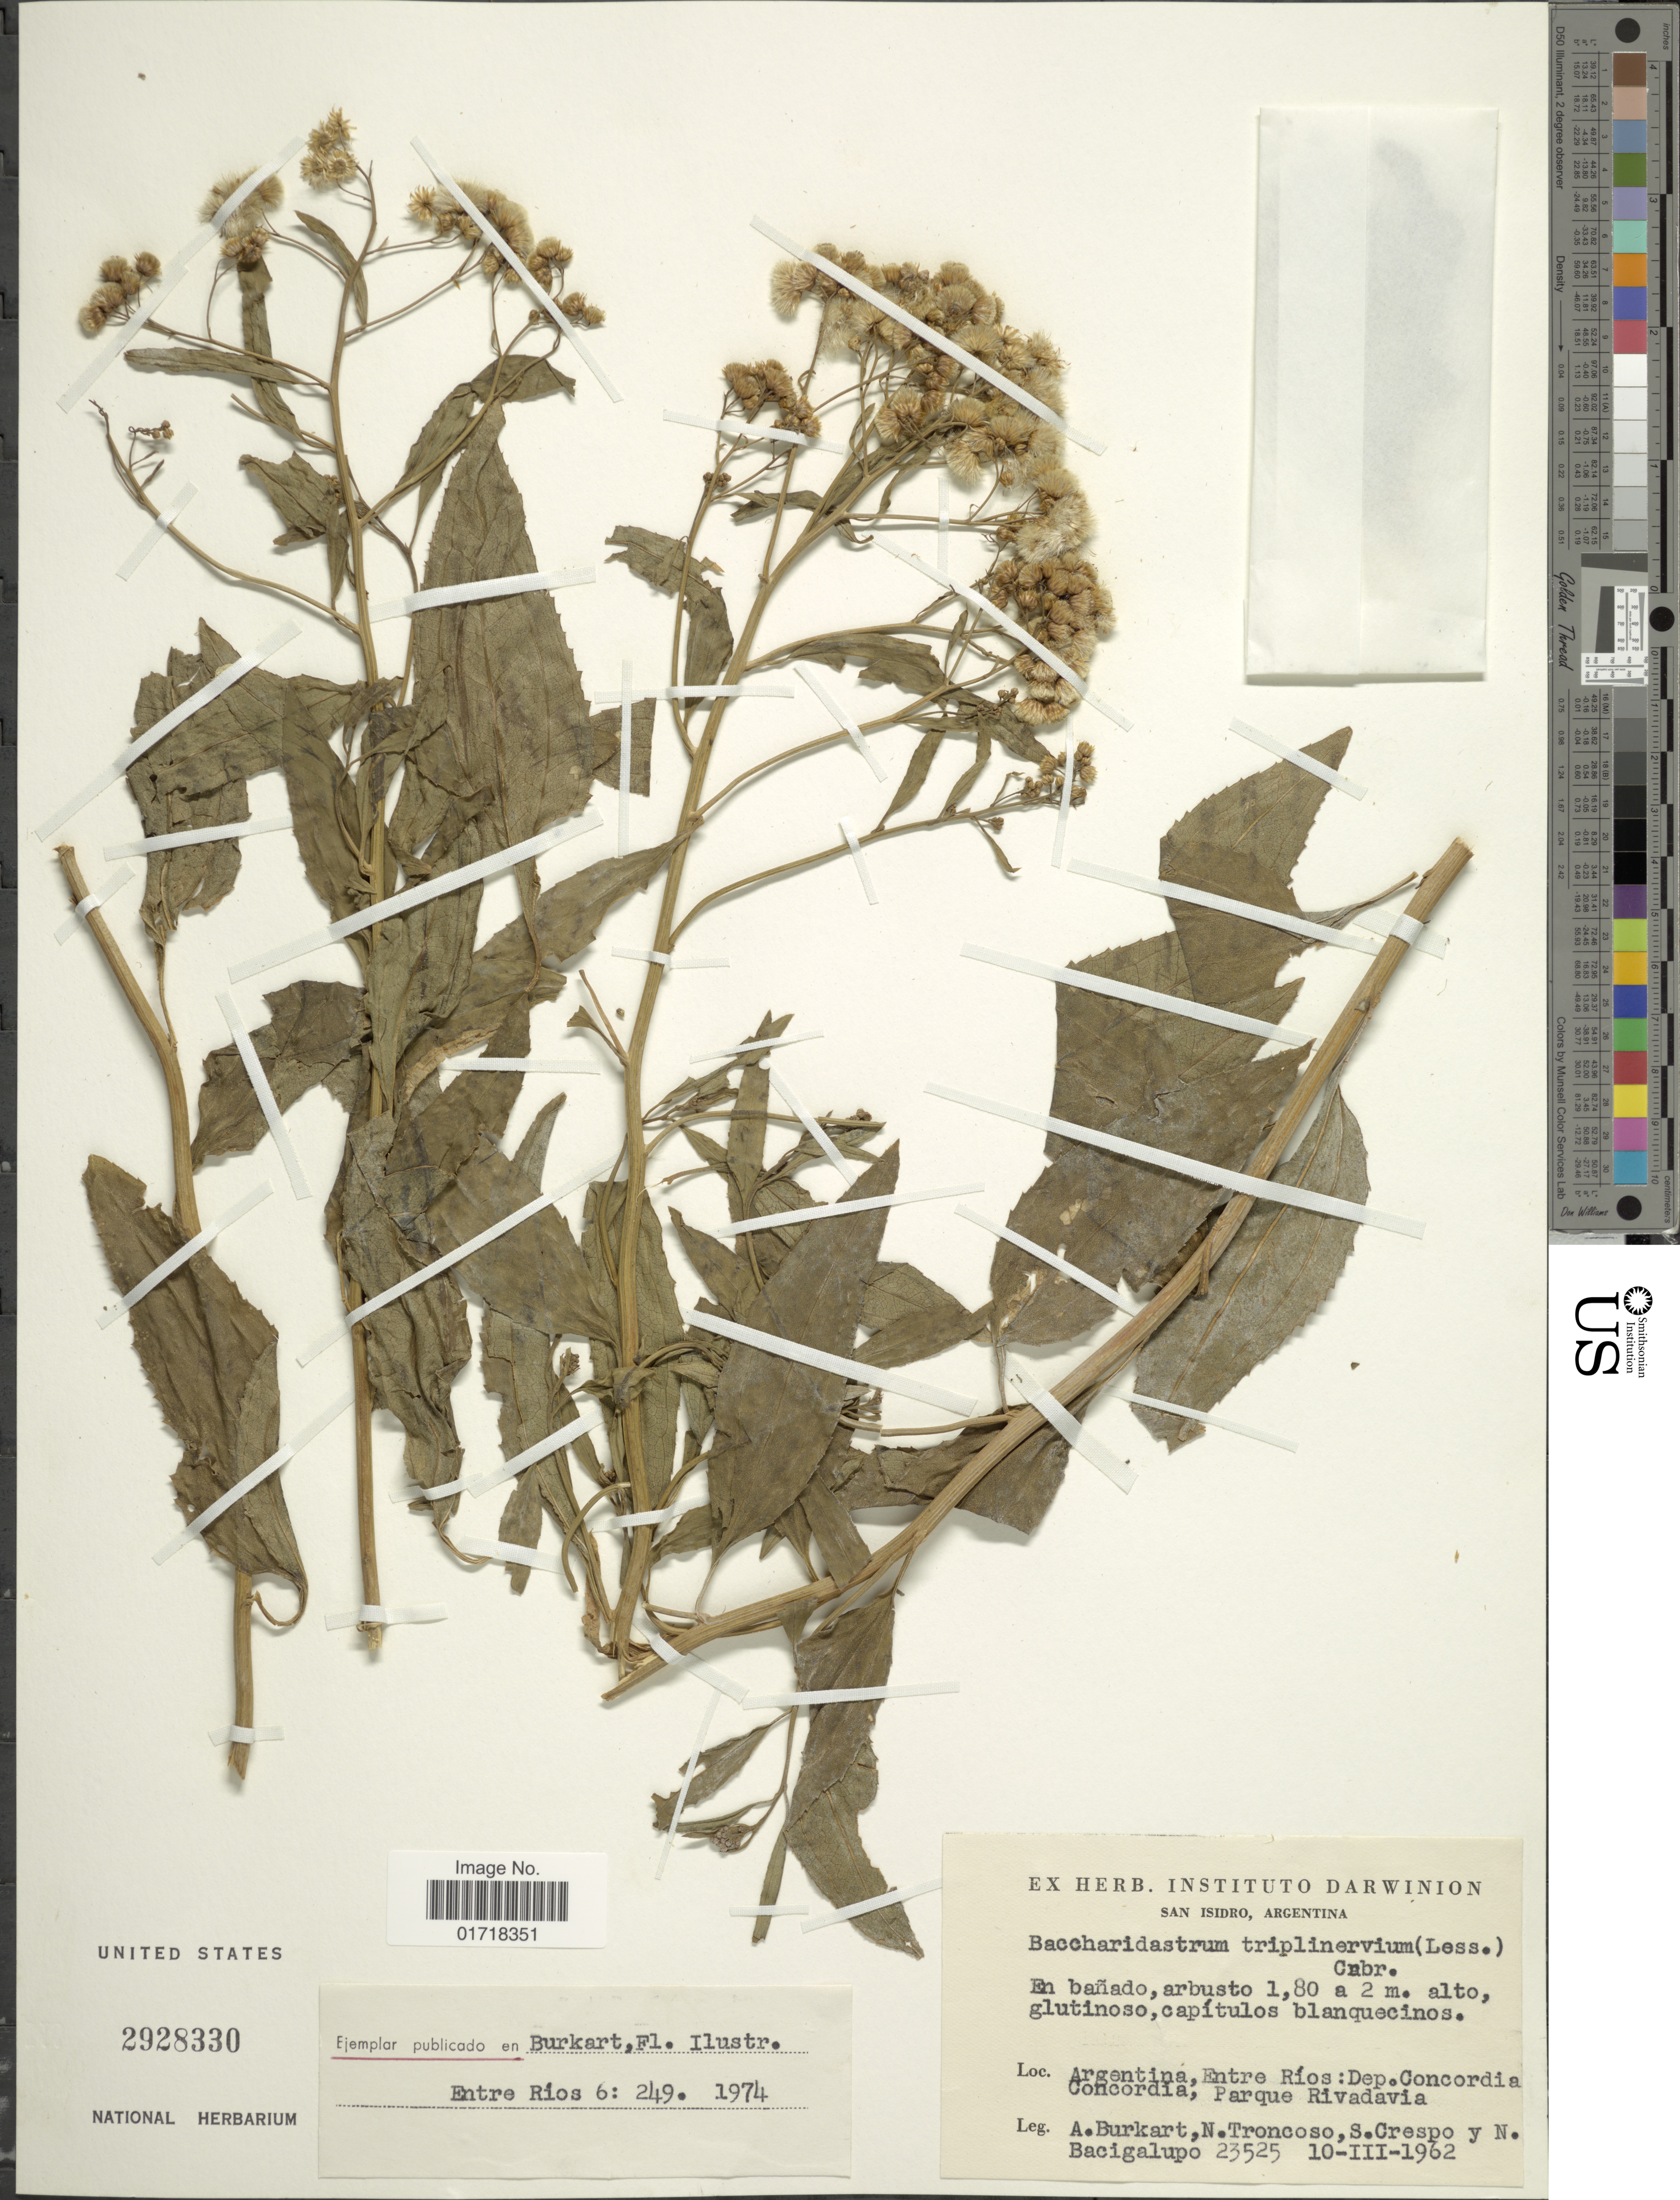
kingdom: Plantae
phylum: Tracheophyta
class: Magnoliopsida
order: Asterales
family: Asteraceae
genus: Baccharidastrum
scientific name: Baccharidastrum triplinervium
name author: (Less.) Cabrera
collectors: A. E. Burkart, N. Troncoso, S. Crespo & N. M. Bacigalupo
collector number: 23525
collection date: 1962-03-10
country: Argentina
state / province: Entre Rios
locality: San Isidro, Entre Rios: Dep. Concordia, Concordia, Parque Rivadavia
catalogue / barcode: US 2928330